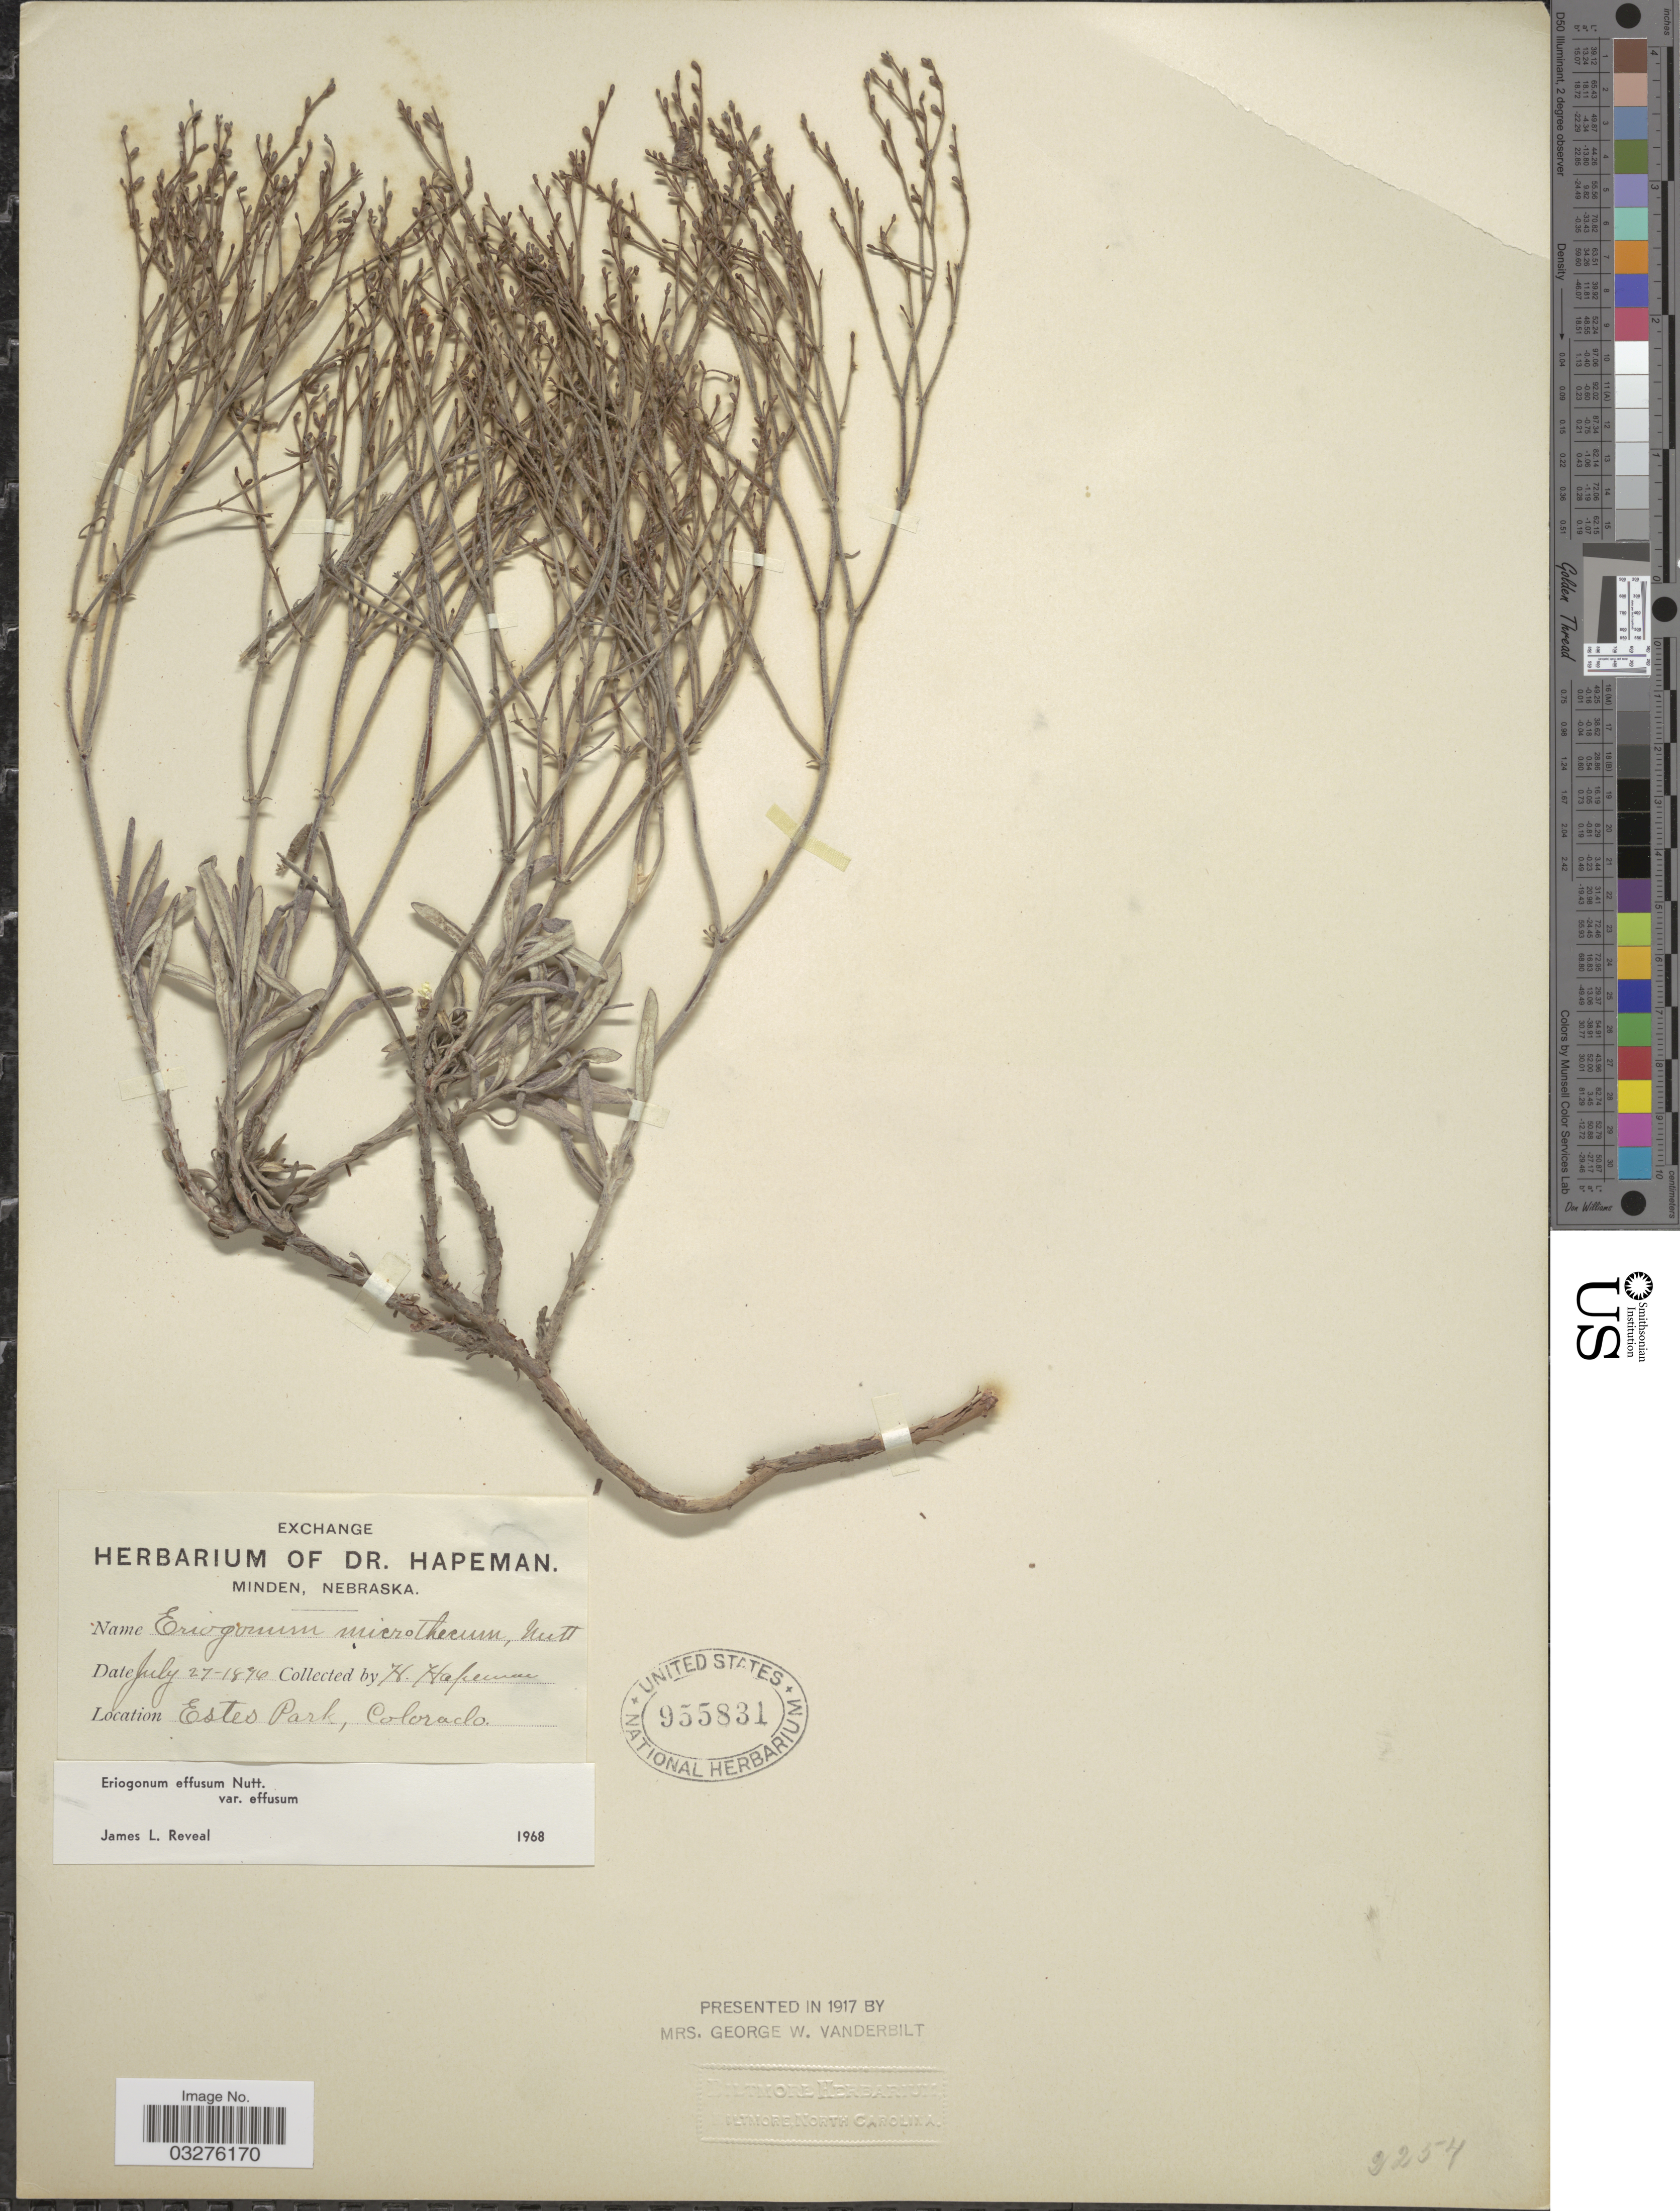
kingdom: Plantae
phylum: Tracheophyta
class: Magnoliopsida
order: Caryophyllales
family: Polygonaceae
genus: Eriogonum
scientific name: Eriogonum effusum var. effusum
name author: Nutt.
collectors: H. Hapeman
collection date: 1896-07-27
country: United States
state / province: Nebraska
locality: Estes Park.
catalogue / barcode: US 955831